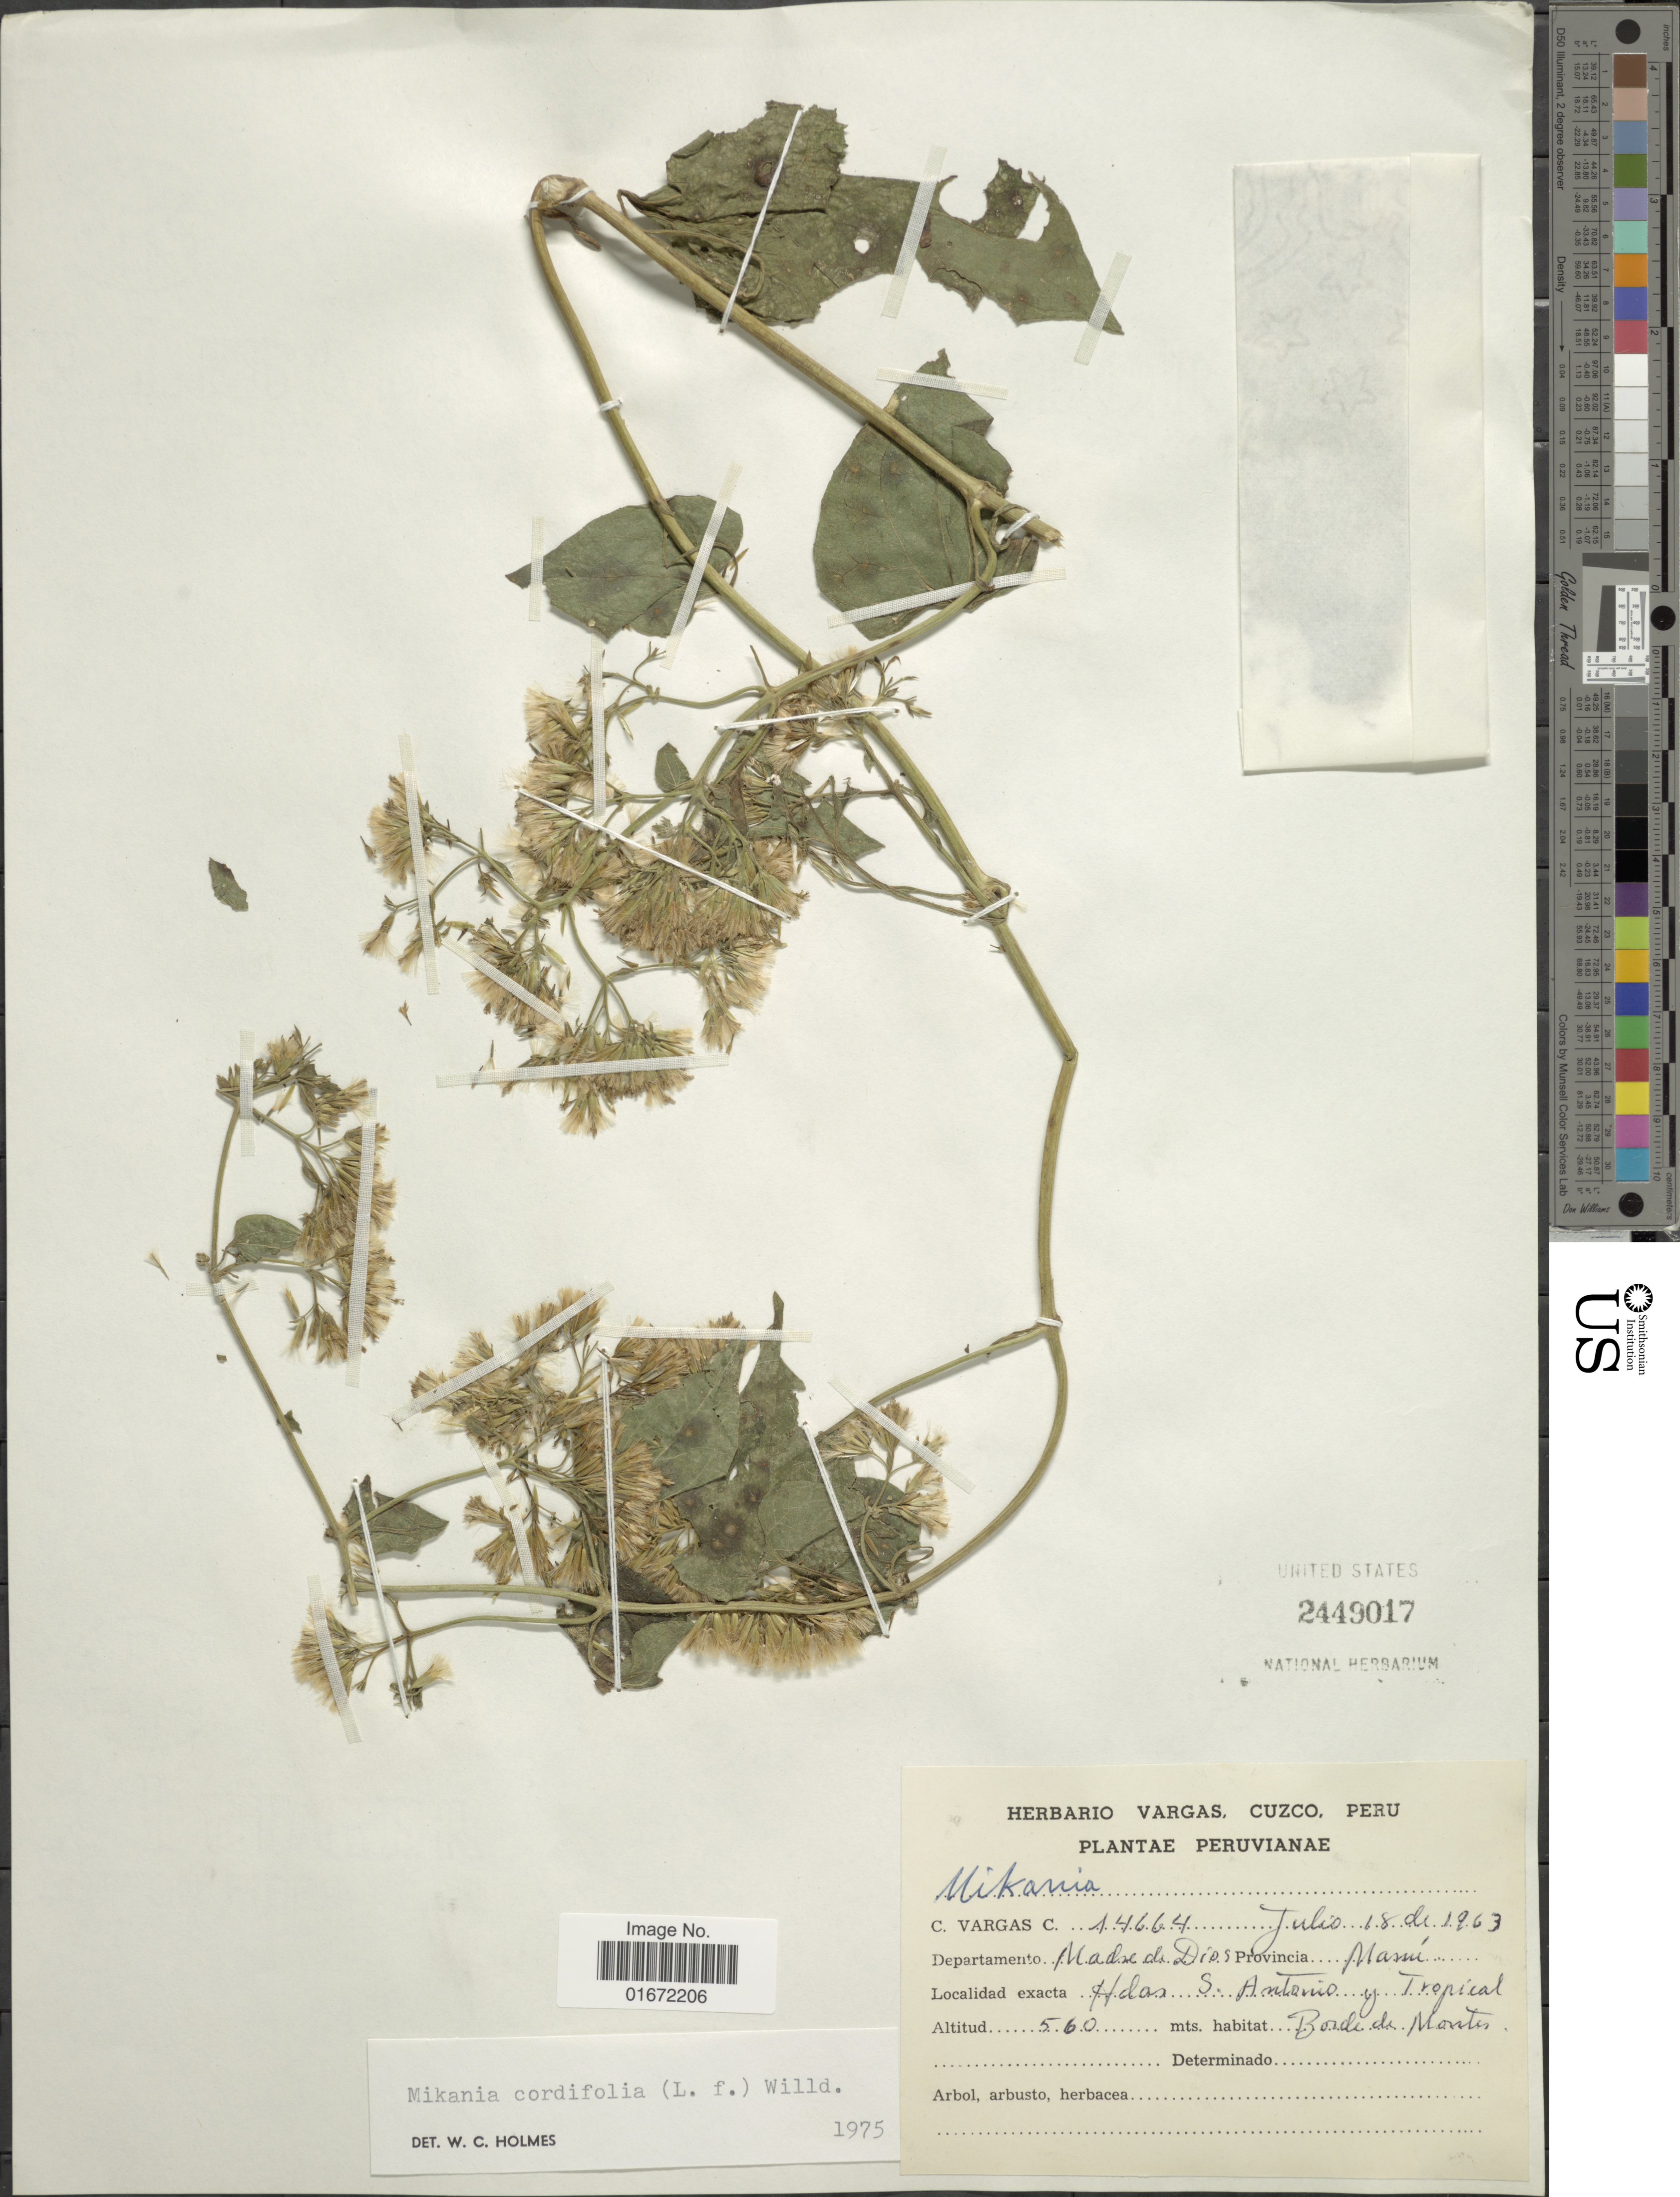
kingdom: Plantae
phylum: Tracheophyta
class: Magnoliopsida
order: Asterales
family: Asteraceae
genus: Mikania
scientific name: Mikania cordifolia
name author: Kunth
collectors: C. Vargas Calderón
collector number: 14664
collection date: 1963-07-18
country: Peru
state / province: Madre de Dios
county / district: Manú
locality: Hdas S. Antonio y Tropical. Borde de Montes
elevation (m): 560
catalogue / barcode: US 2449017